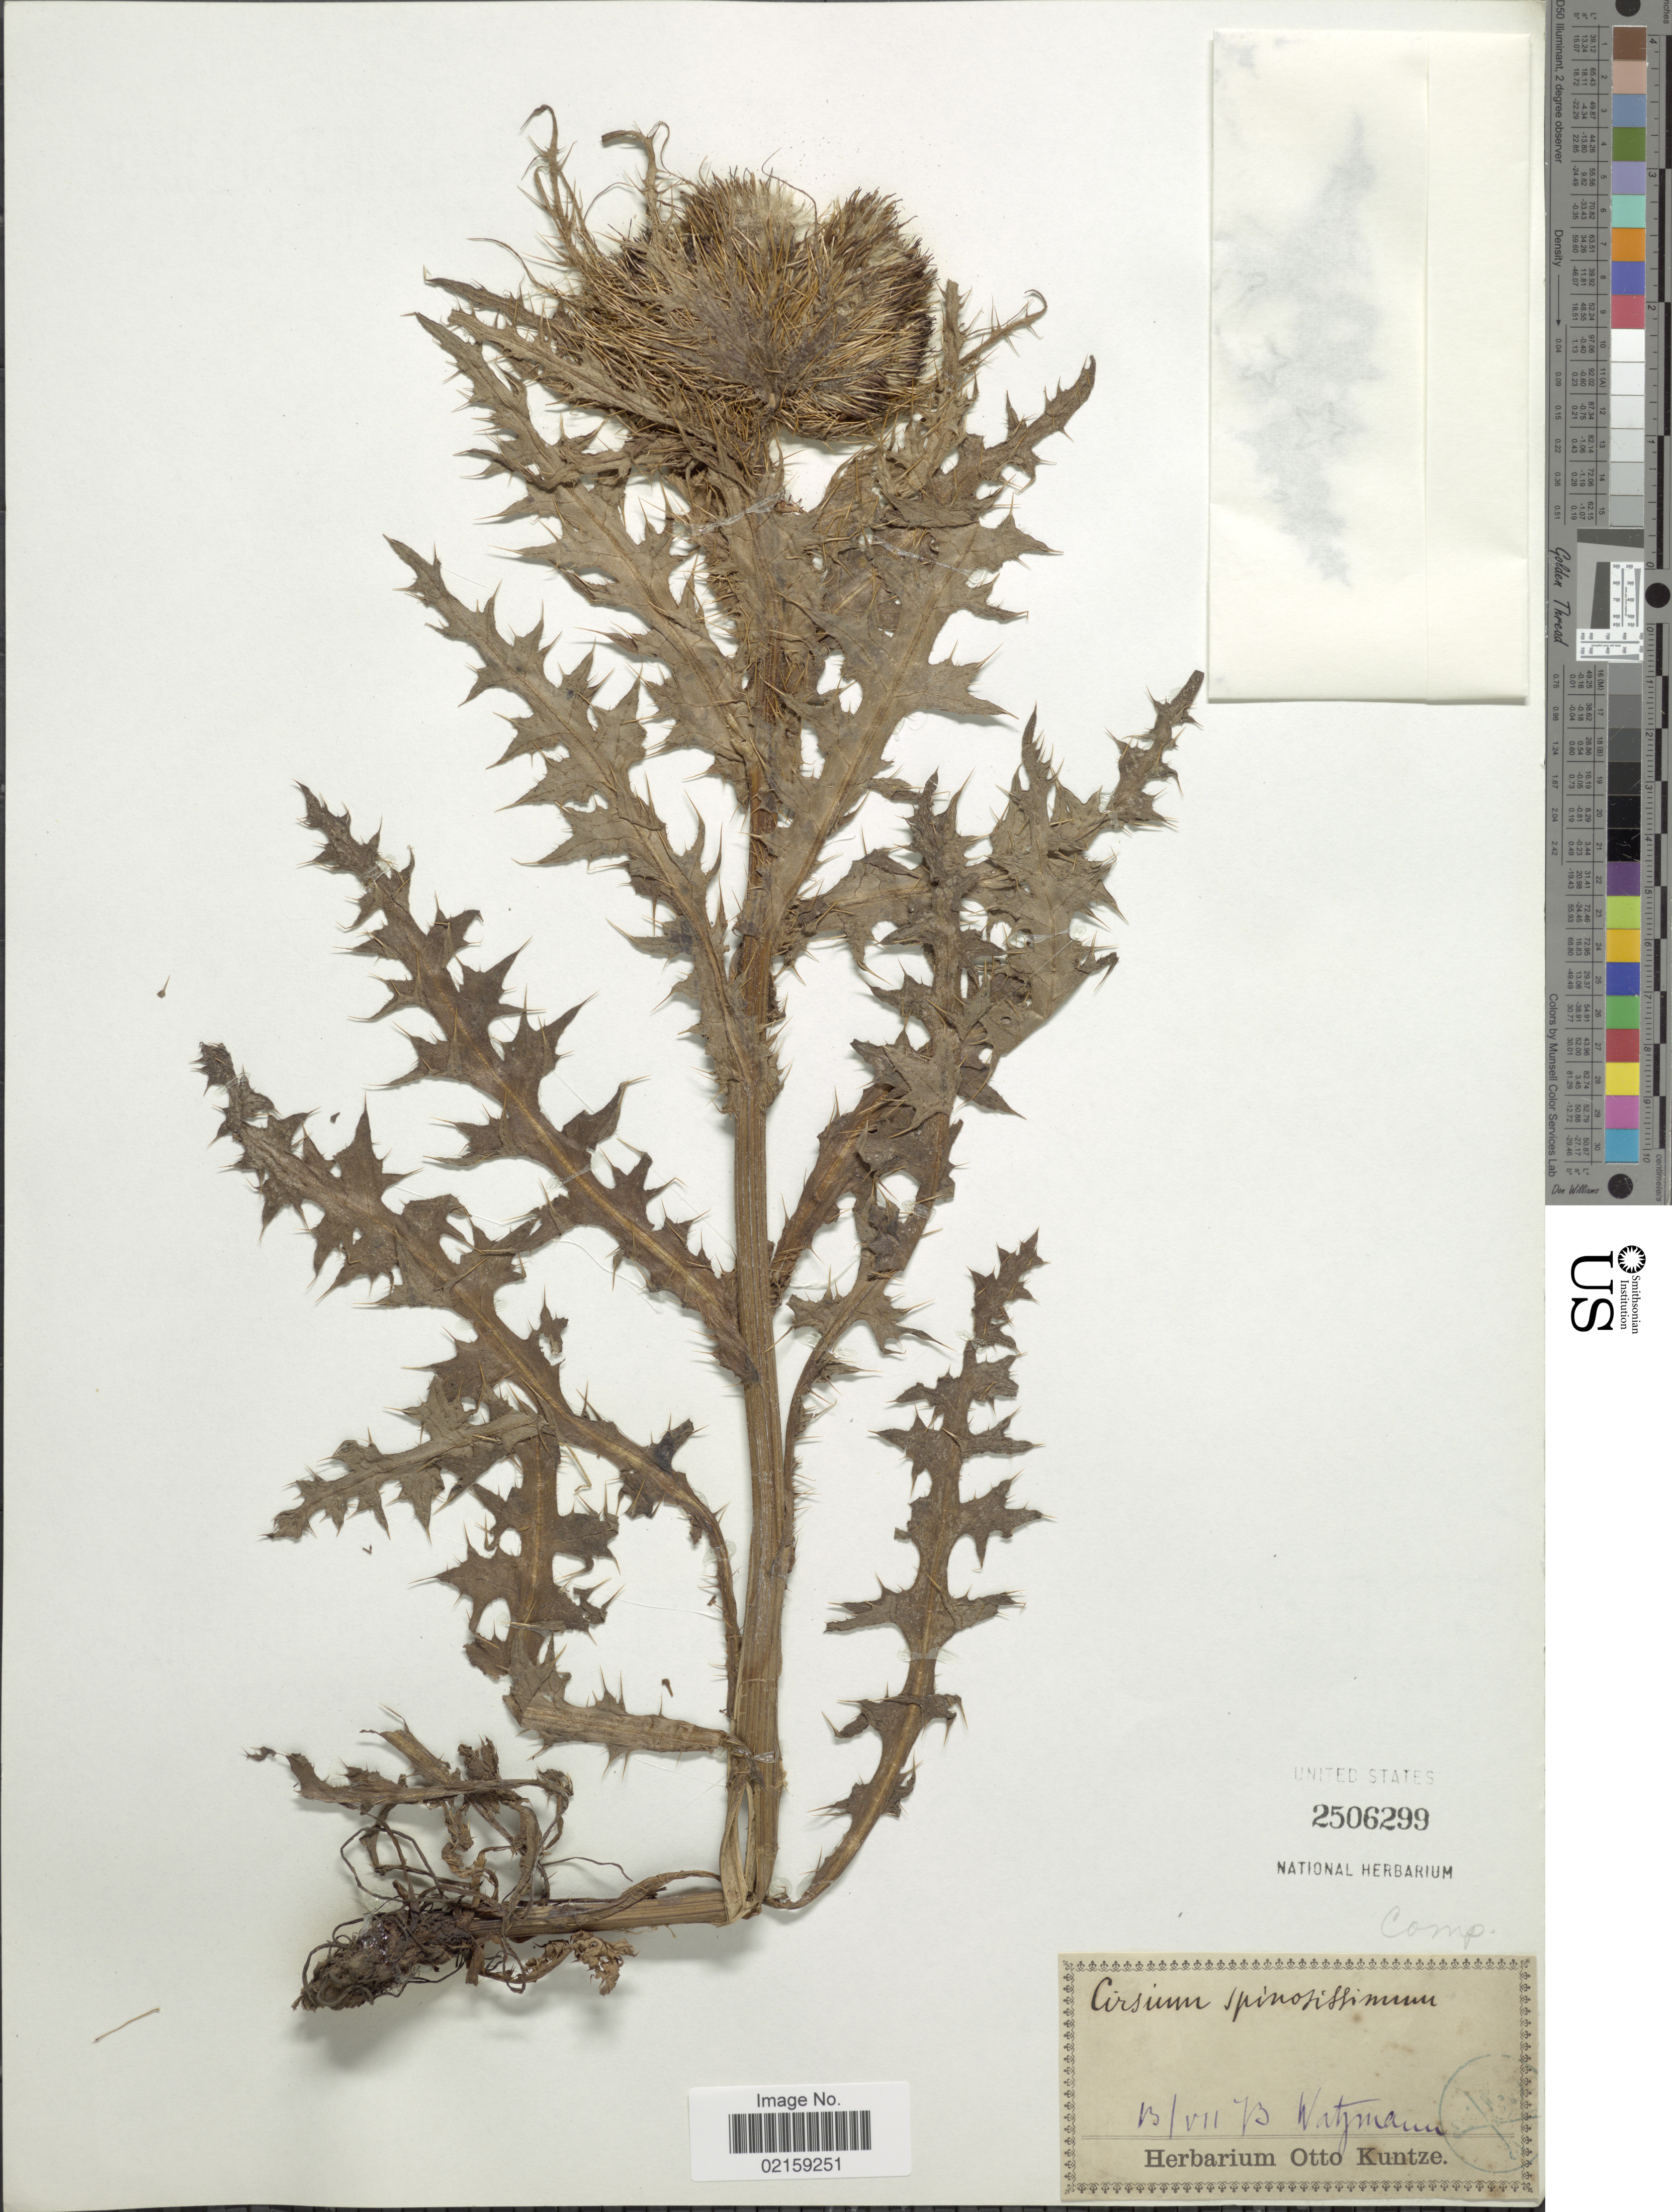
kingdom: Plantae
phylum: Tracheophyta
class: Magnoliopsida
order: Asterales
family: Asteraceae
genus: Cirsium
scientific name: Cirsium spinosissimum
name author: (L.) Scop.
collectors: -. Watzmann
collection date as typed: Transcribed d/m/y: 13/7/73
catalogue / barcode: US 2506299